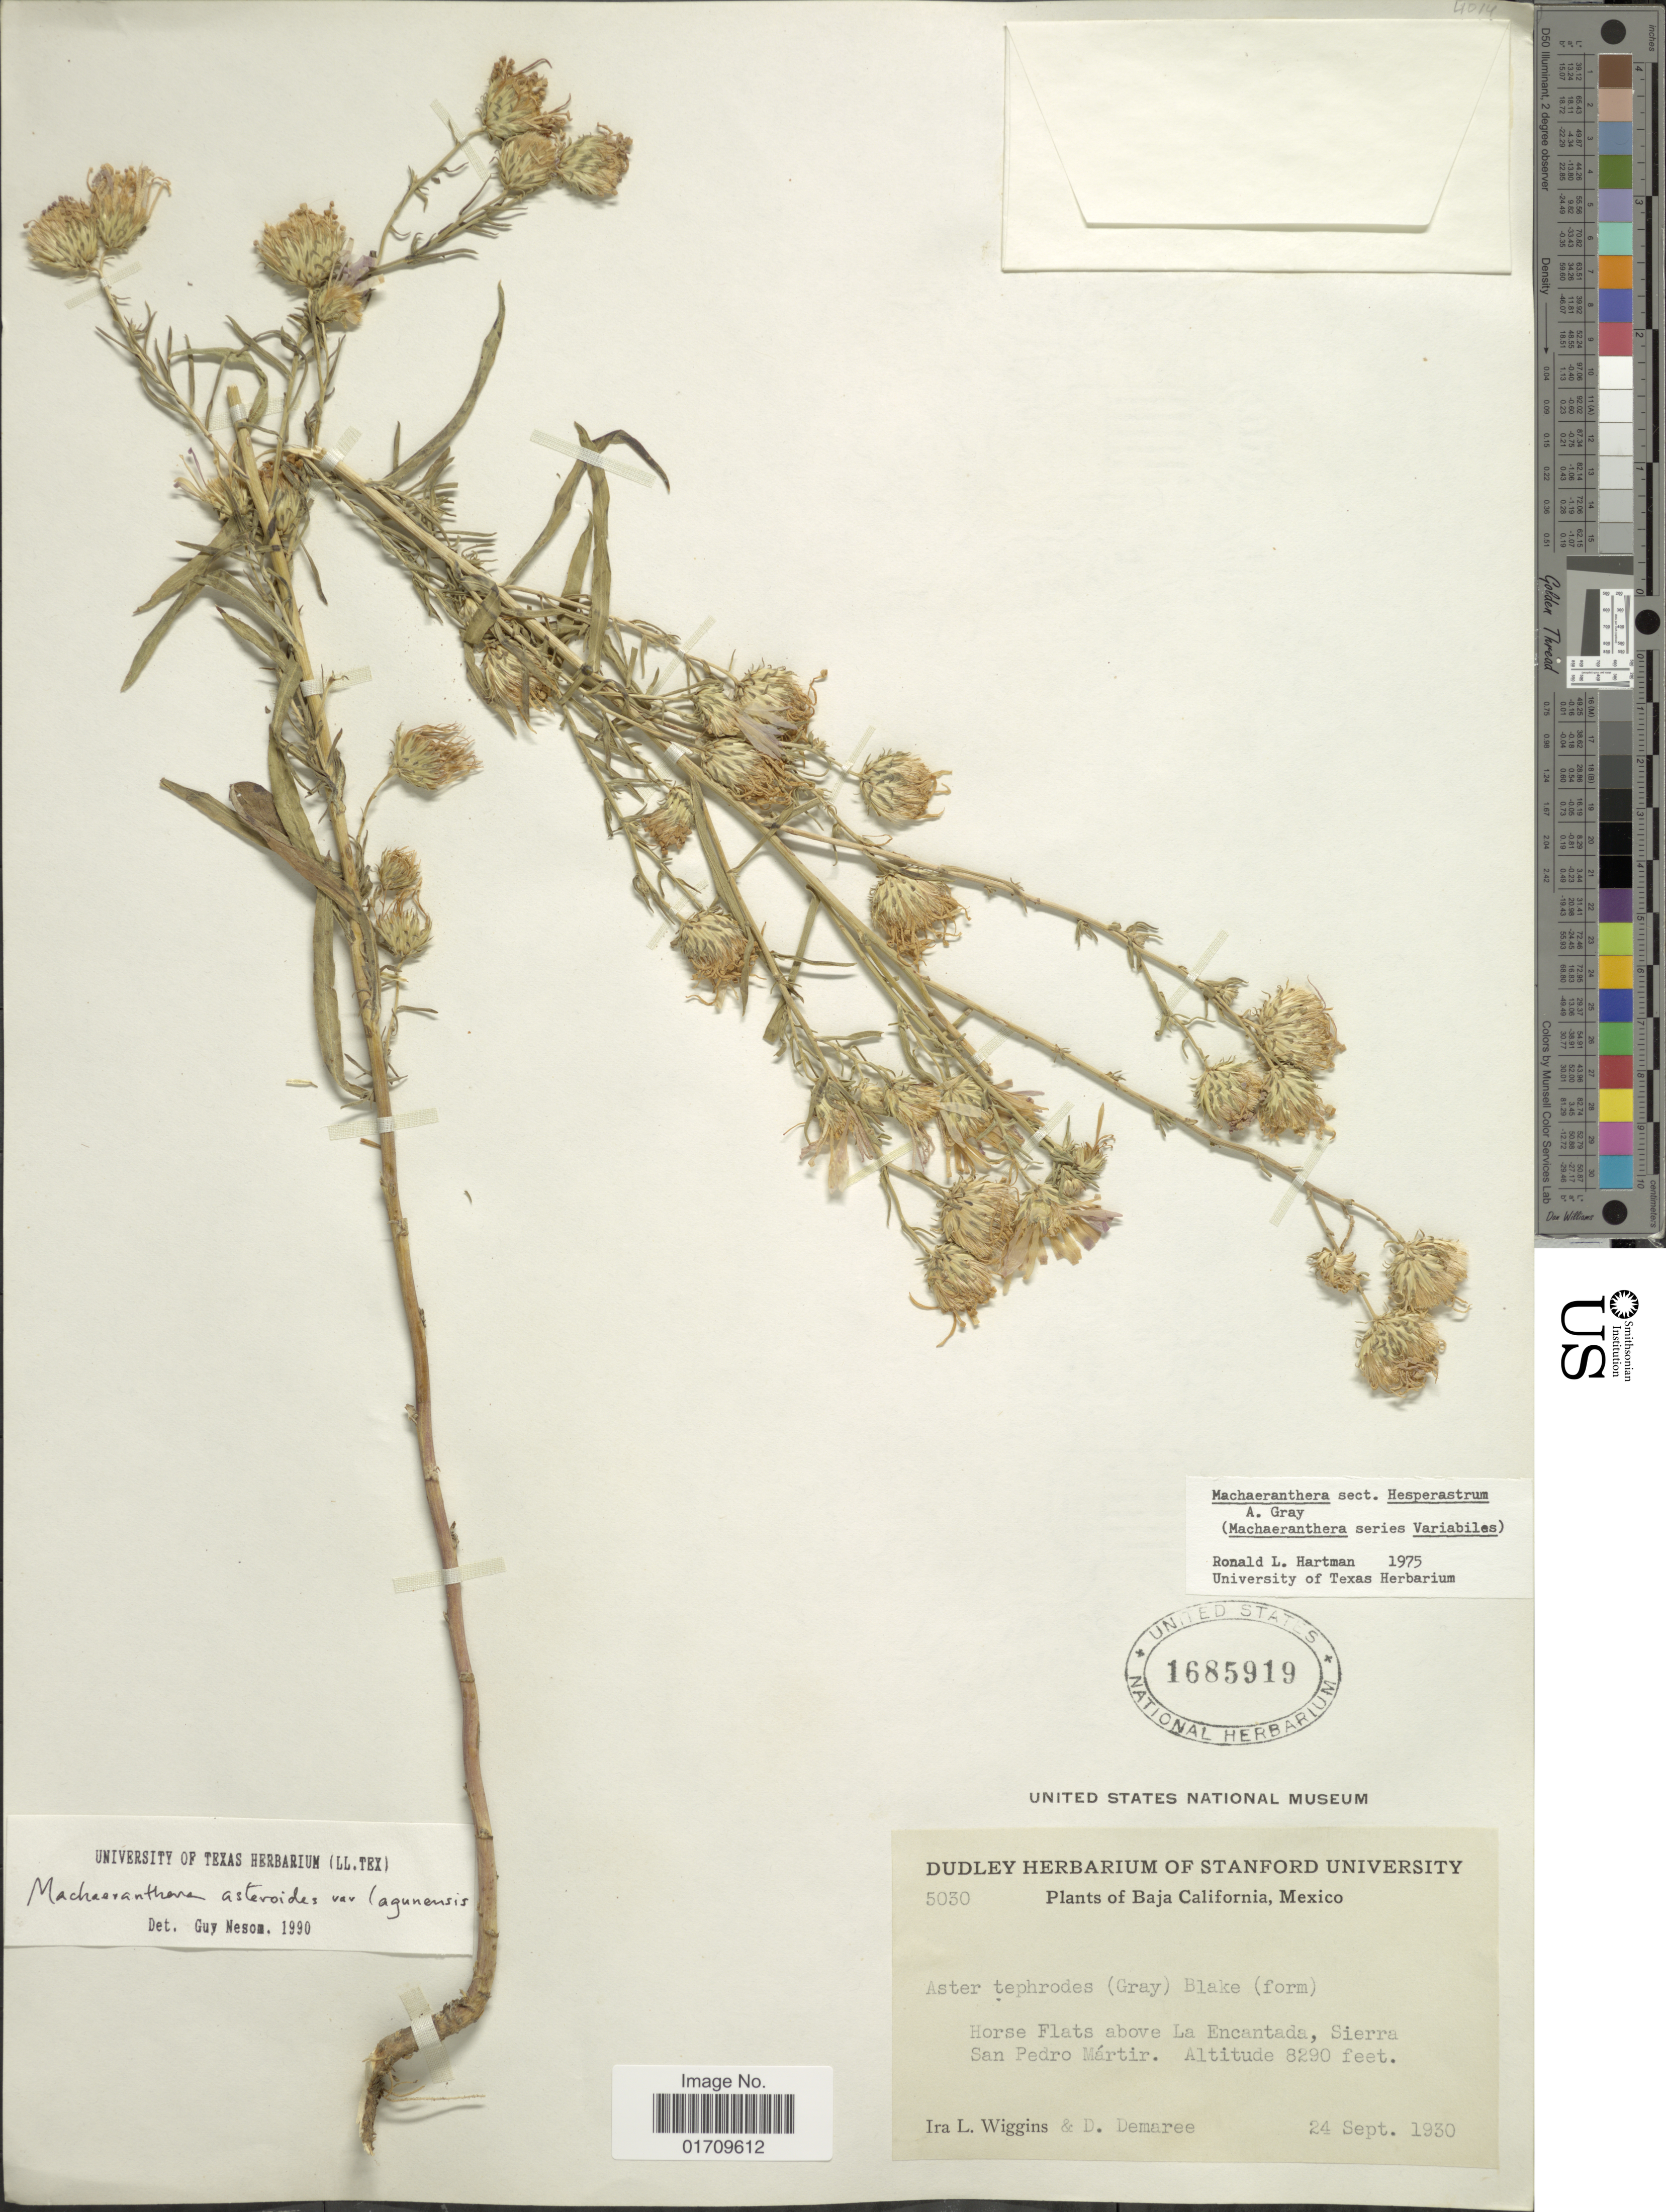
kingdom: Plantae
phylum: Tracheophyta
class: Magnoliopsida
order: Asterales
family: Asteraceae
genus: Machaeranthera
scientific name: Machaeranthera asteroides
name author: (Torr.) Greene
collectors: I. L. Wiggins & D. Demaree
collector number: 5030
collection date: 1930-09-24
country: Mexico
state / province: Baja California Sur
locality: Horse Flats above La Encantada, Sierra San Pedro Martir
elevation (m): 2527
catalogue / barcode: US 1685919